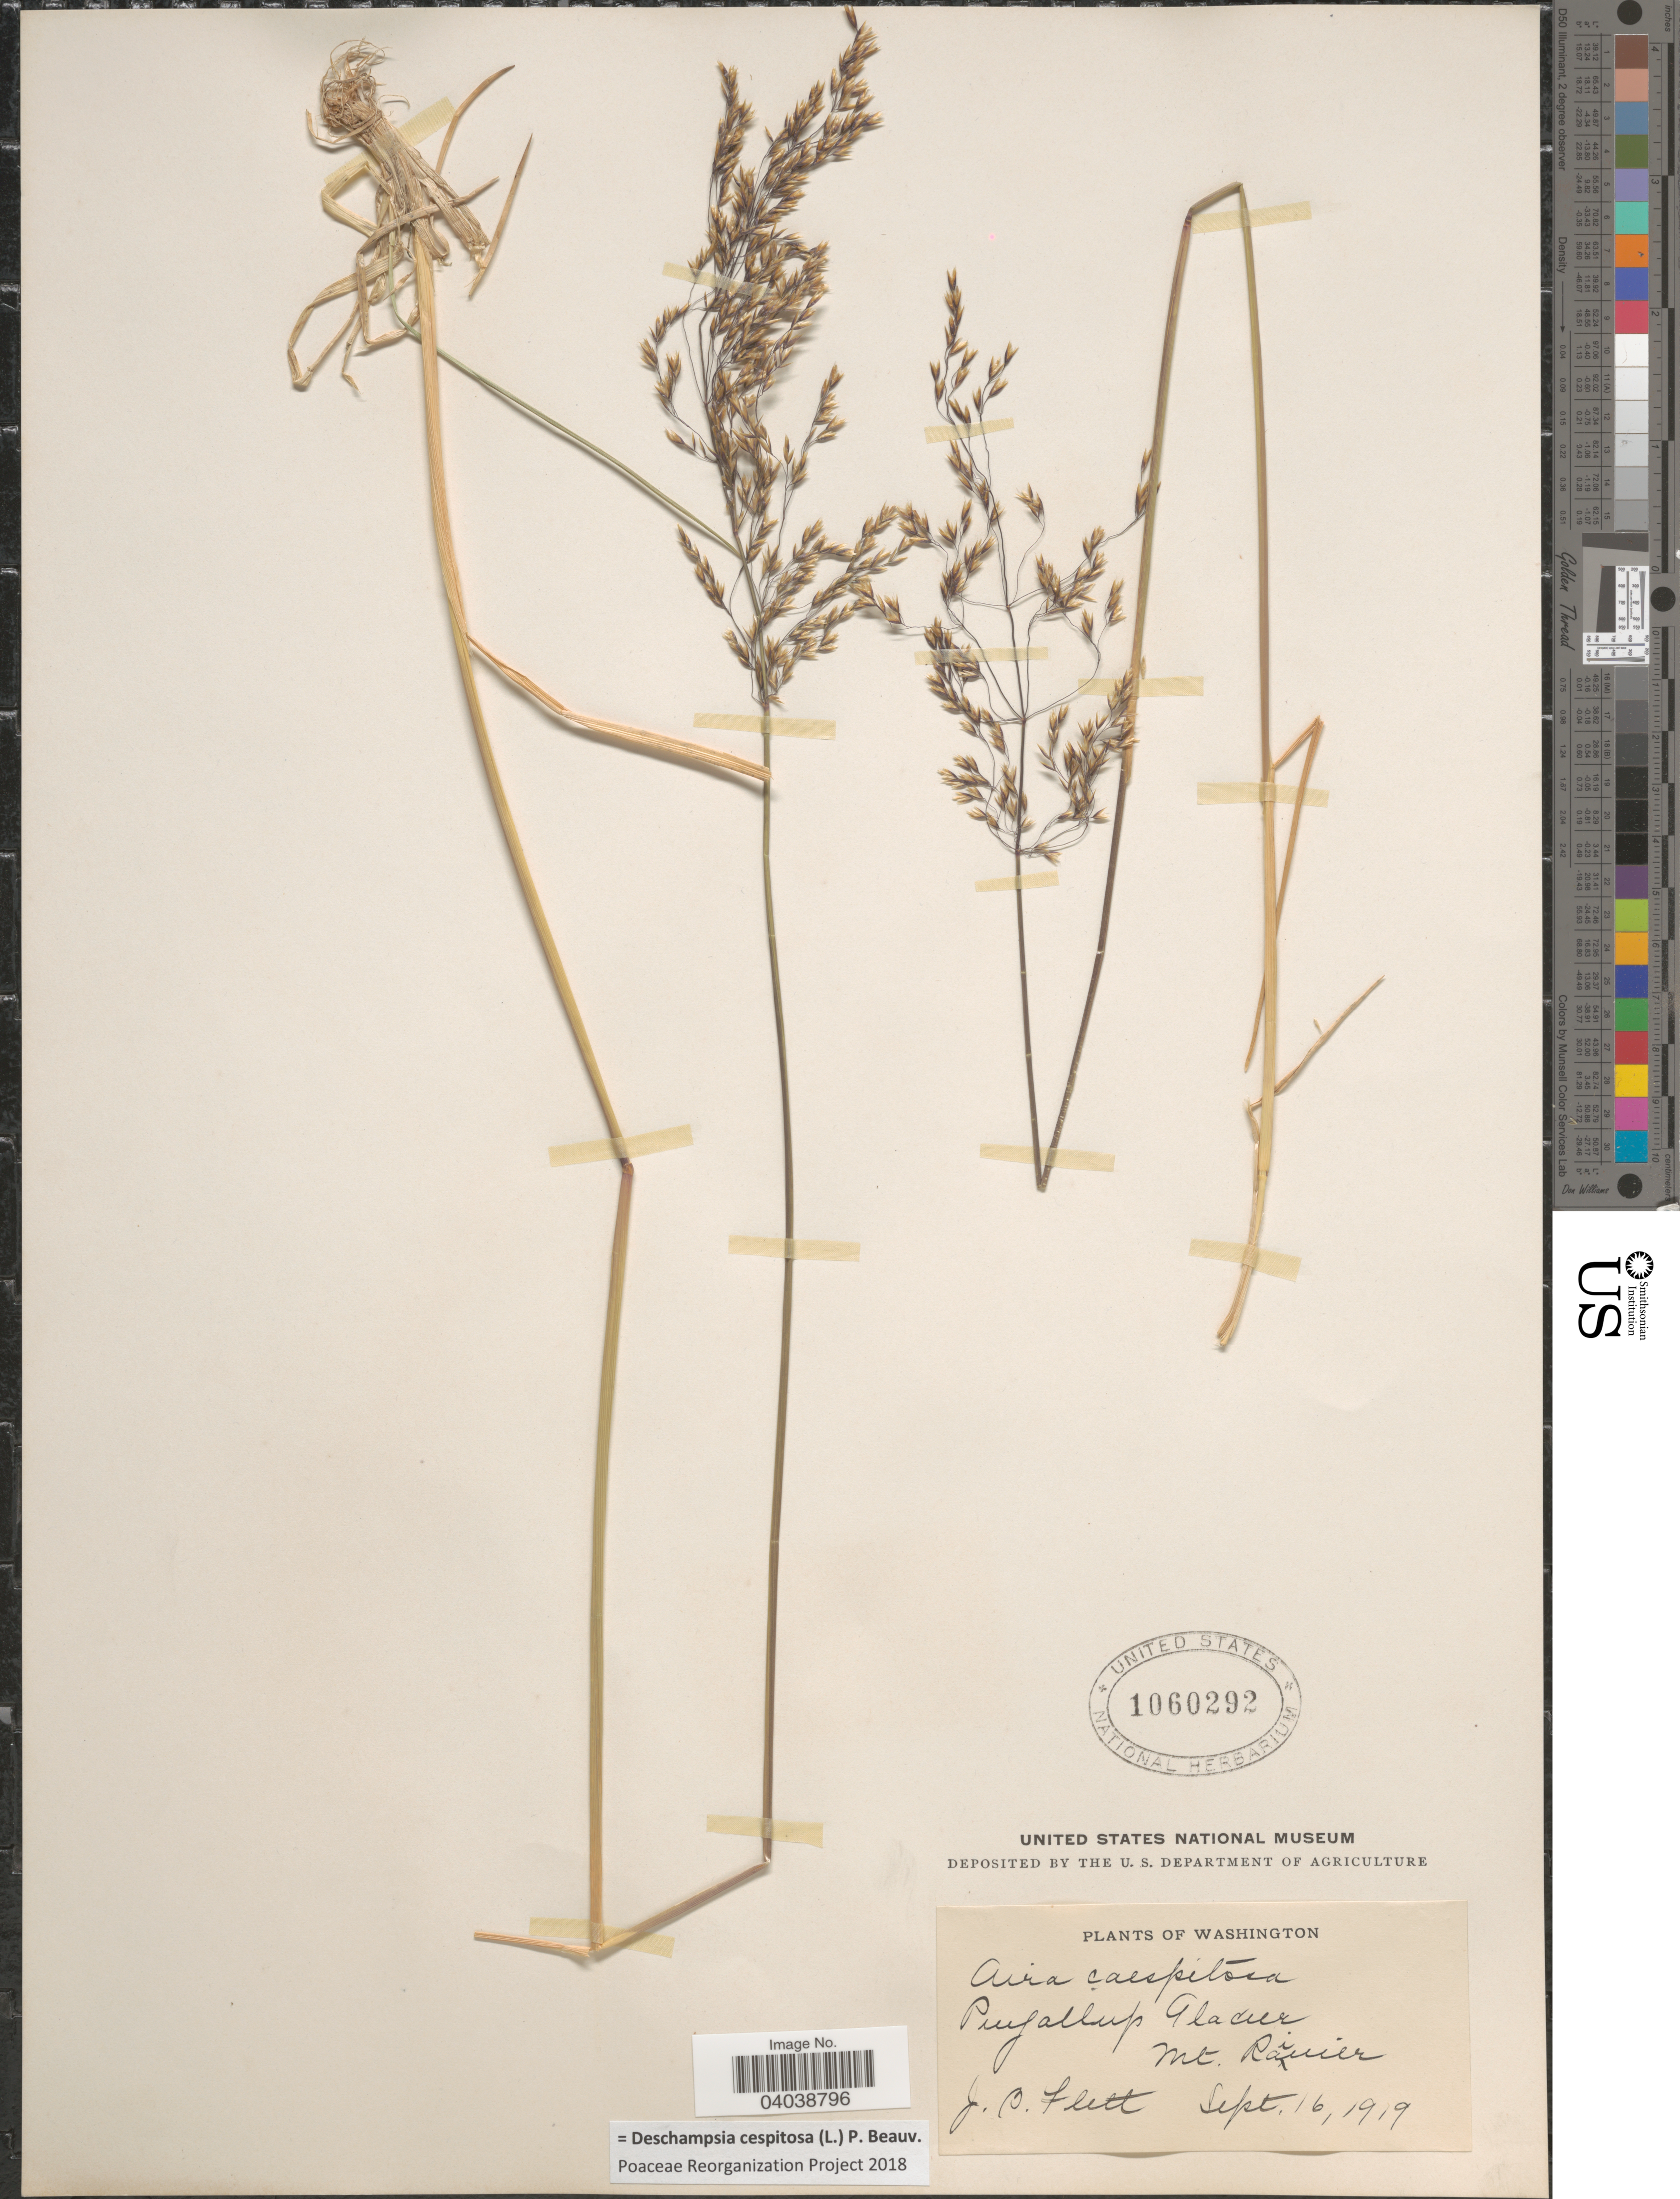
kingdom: Plantae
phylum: Tracheophyta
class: Liliopsida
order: Poales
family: Poaceae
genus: Deschampsia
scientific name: Deschampsia cespitosa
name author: (L.) P. Beauv.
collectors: J. Flett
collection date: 1919-09-16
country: United States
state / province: Washington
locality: Puyallup Glacier, Mt. Rainier.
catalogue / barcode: US 1060292